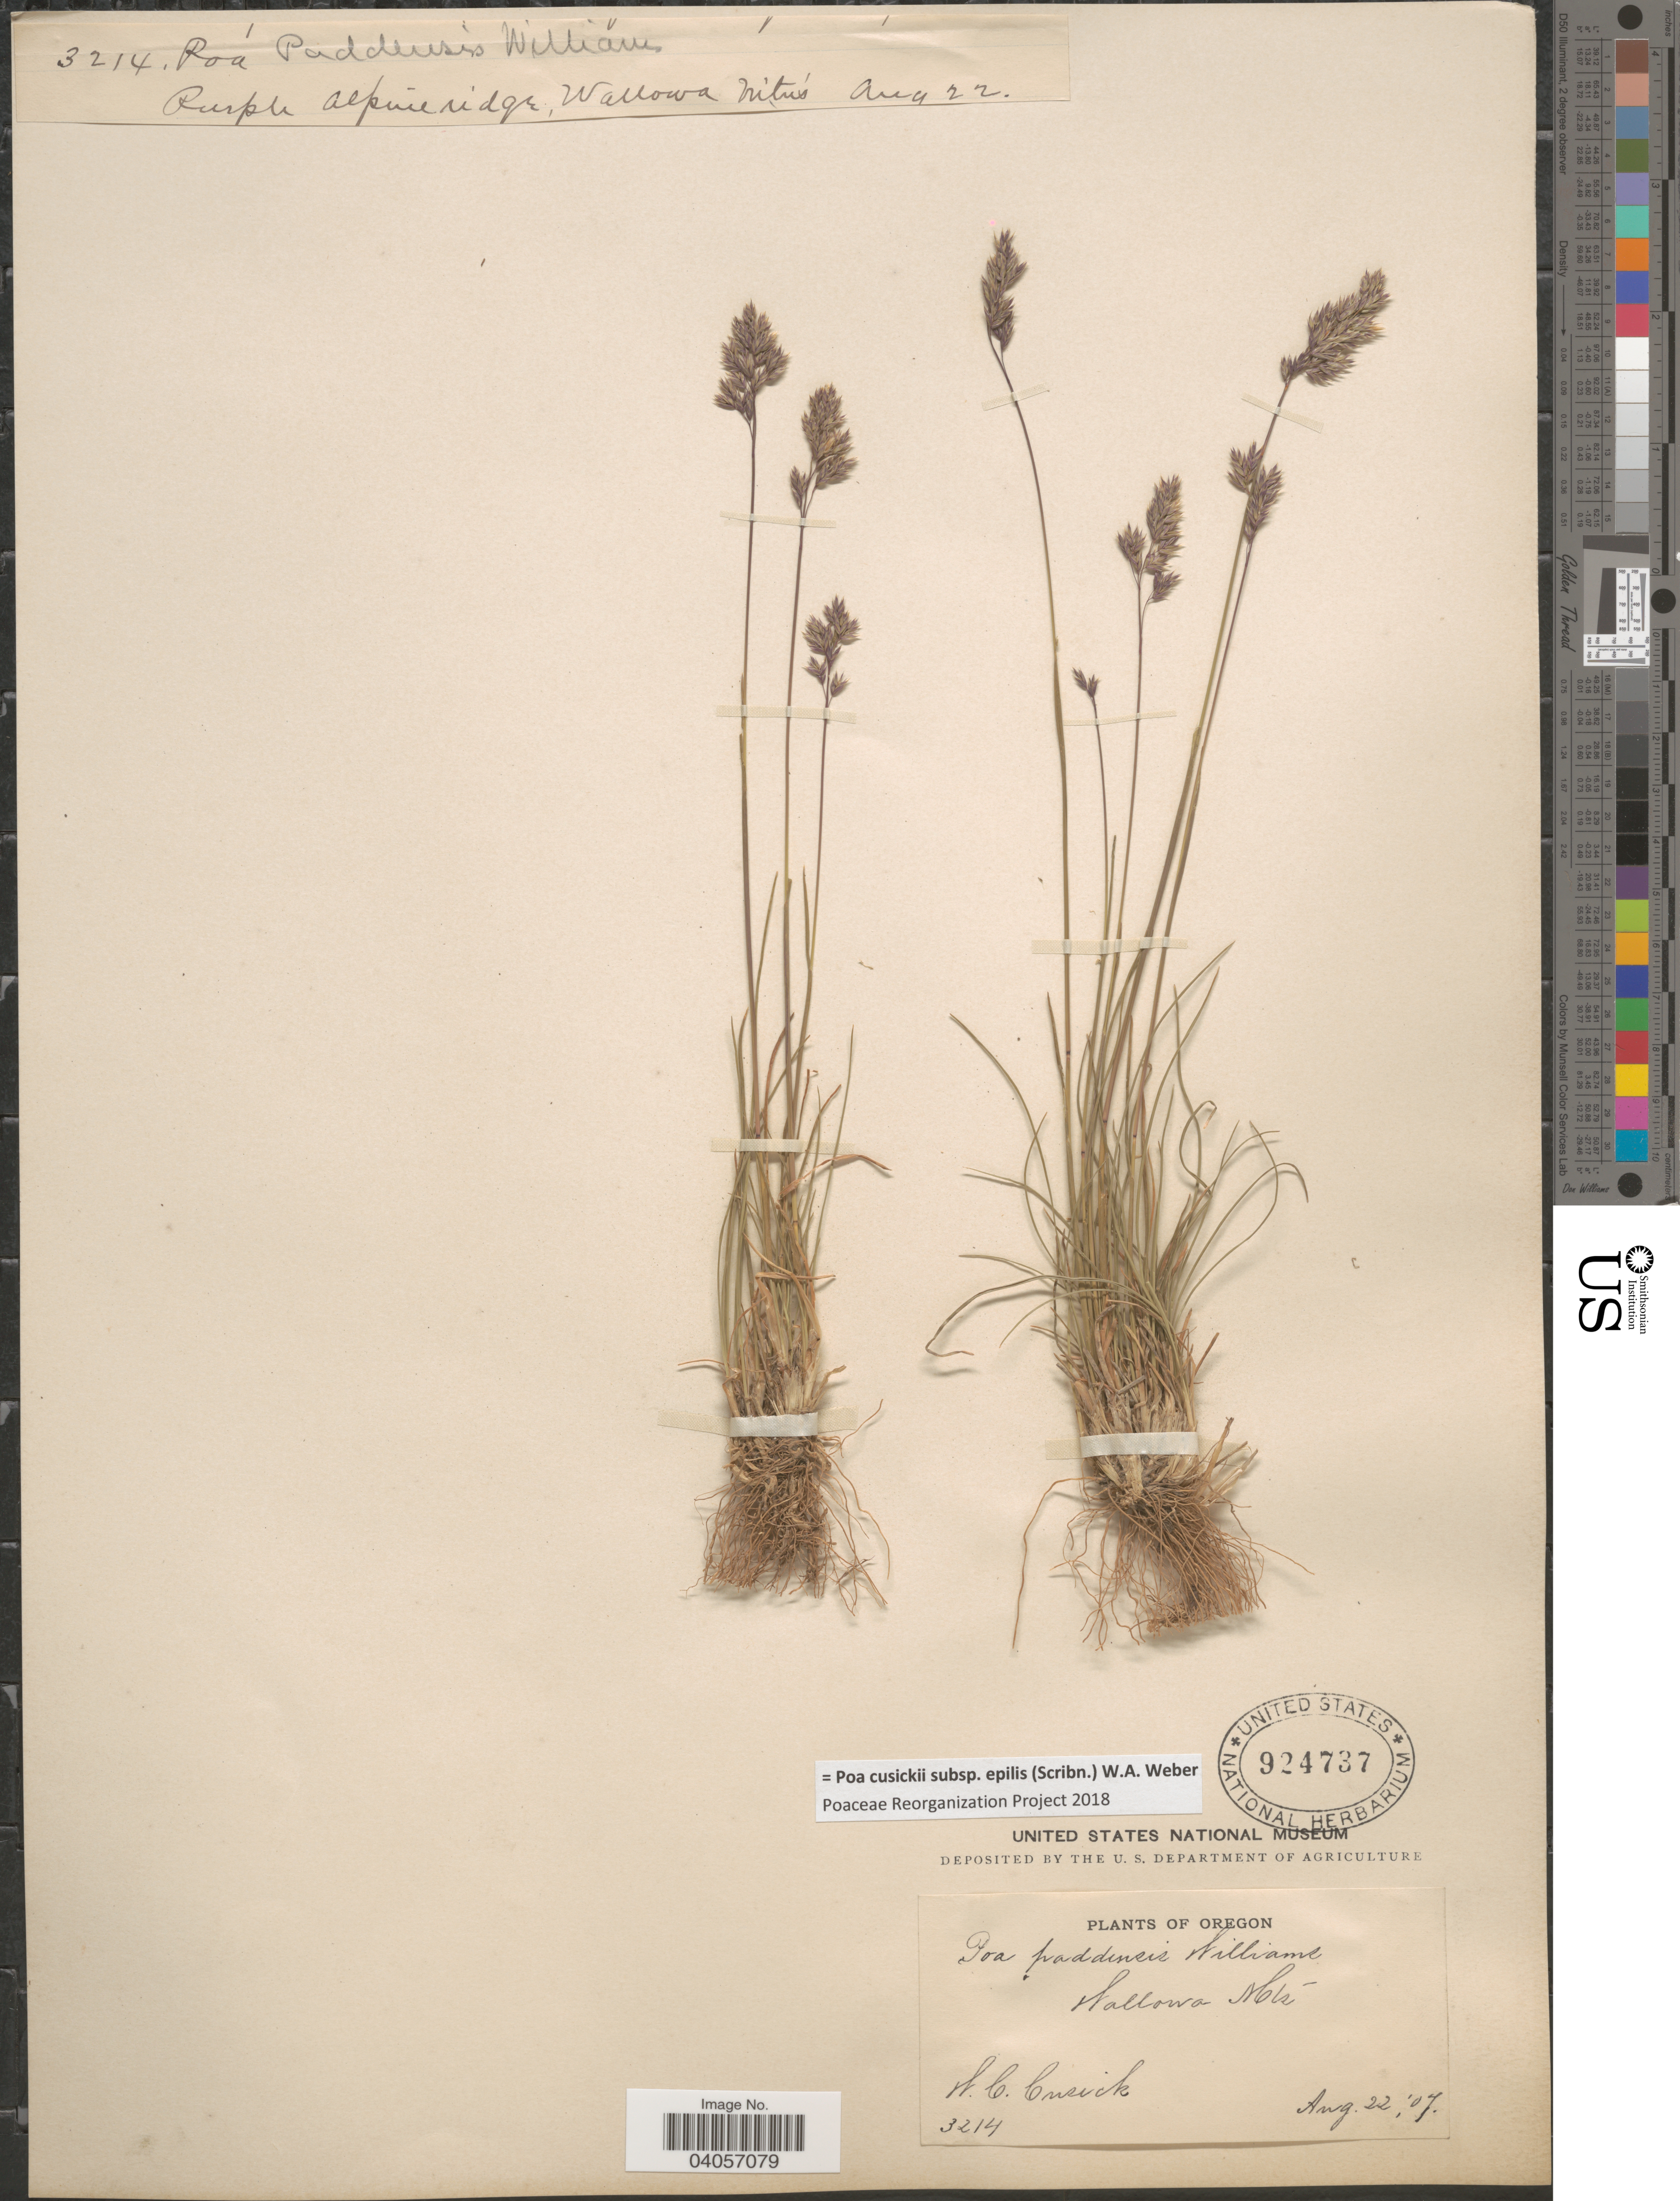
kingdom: Plantae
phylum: Tracheophyta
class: Liliopsida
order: Poales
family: Poaceae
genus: Poa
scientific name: Poa cusickii subsp. pallida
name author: Soreng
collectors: W. C. Cusick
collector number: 3214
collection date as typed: Transcribed d/m/y: 22/8/7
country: United States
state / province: Oregon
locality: Wallowa Mts.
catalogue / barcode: US 924737